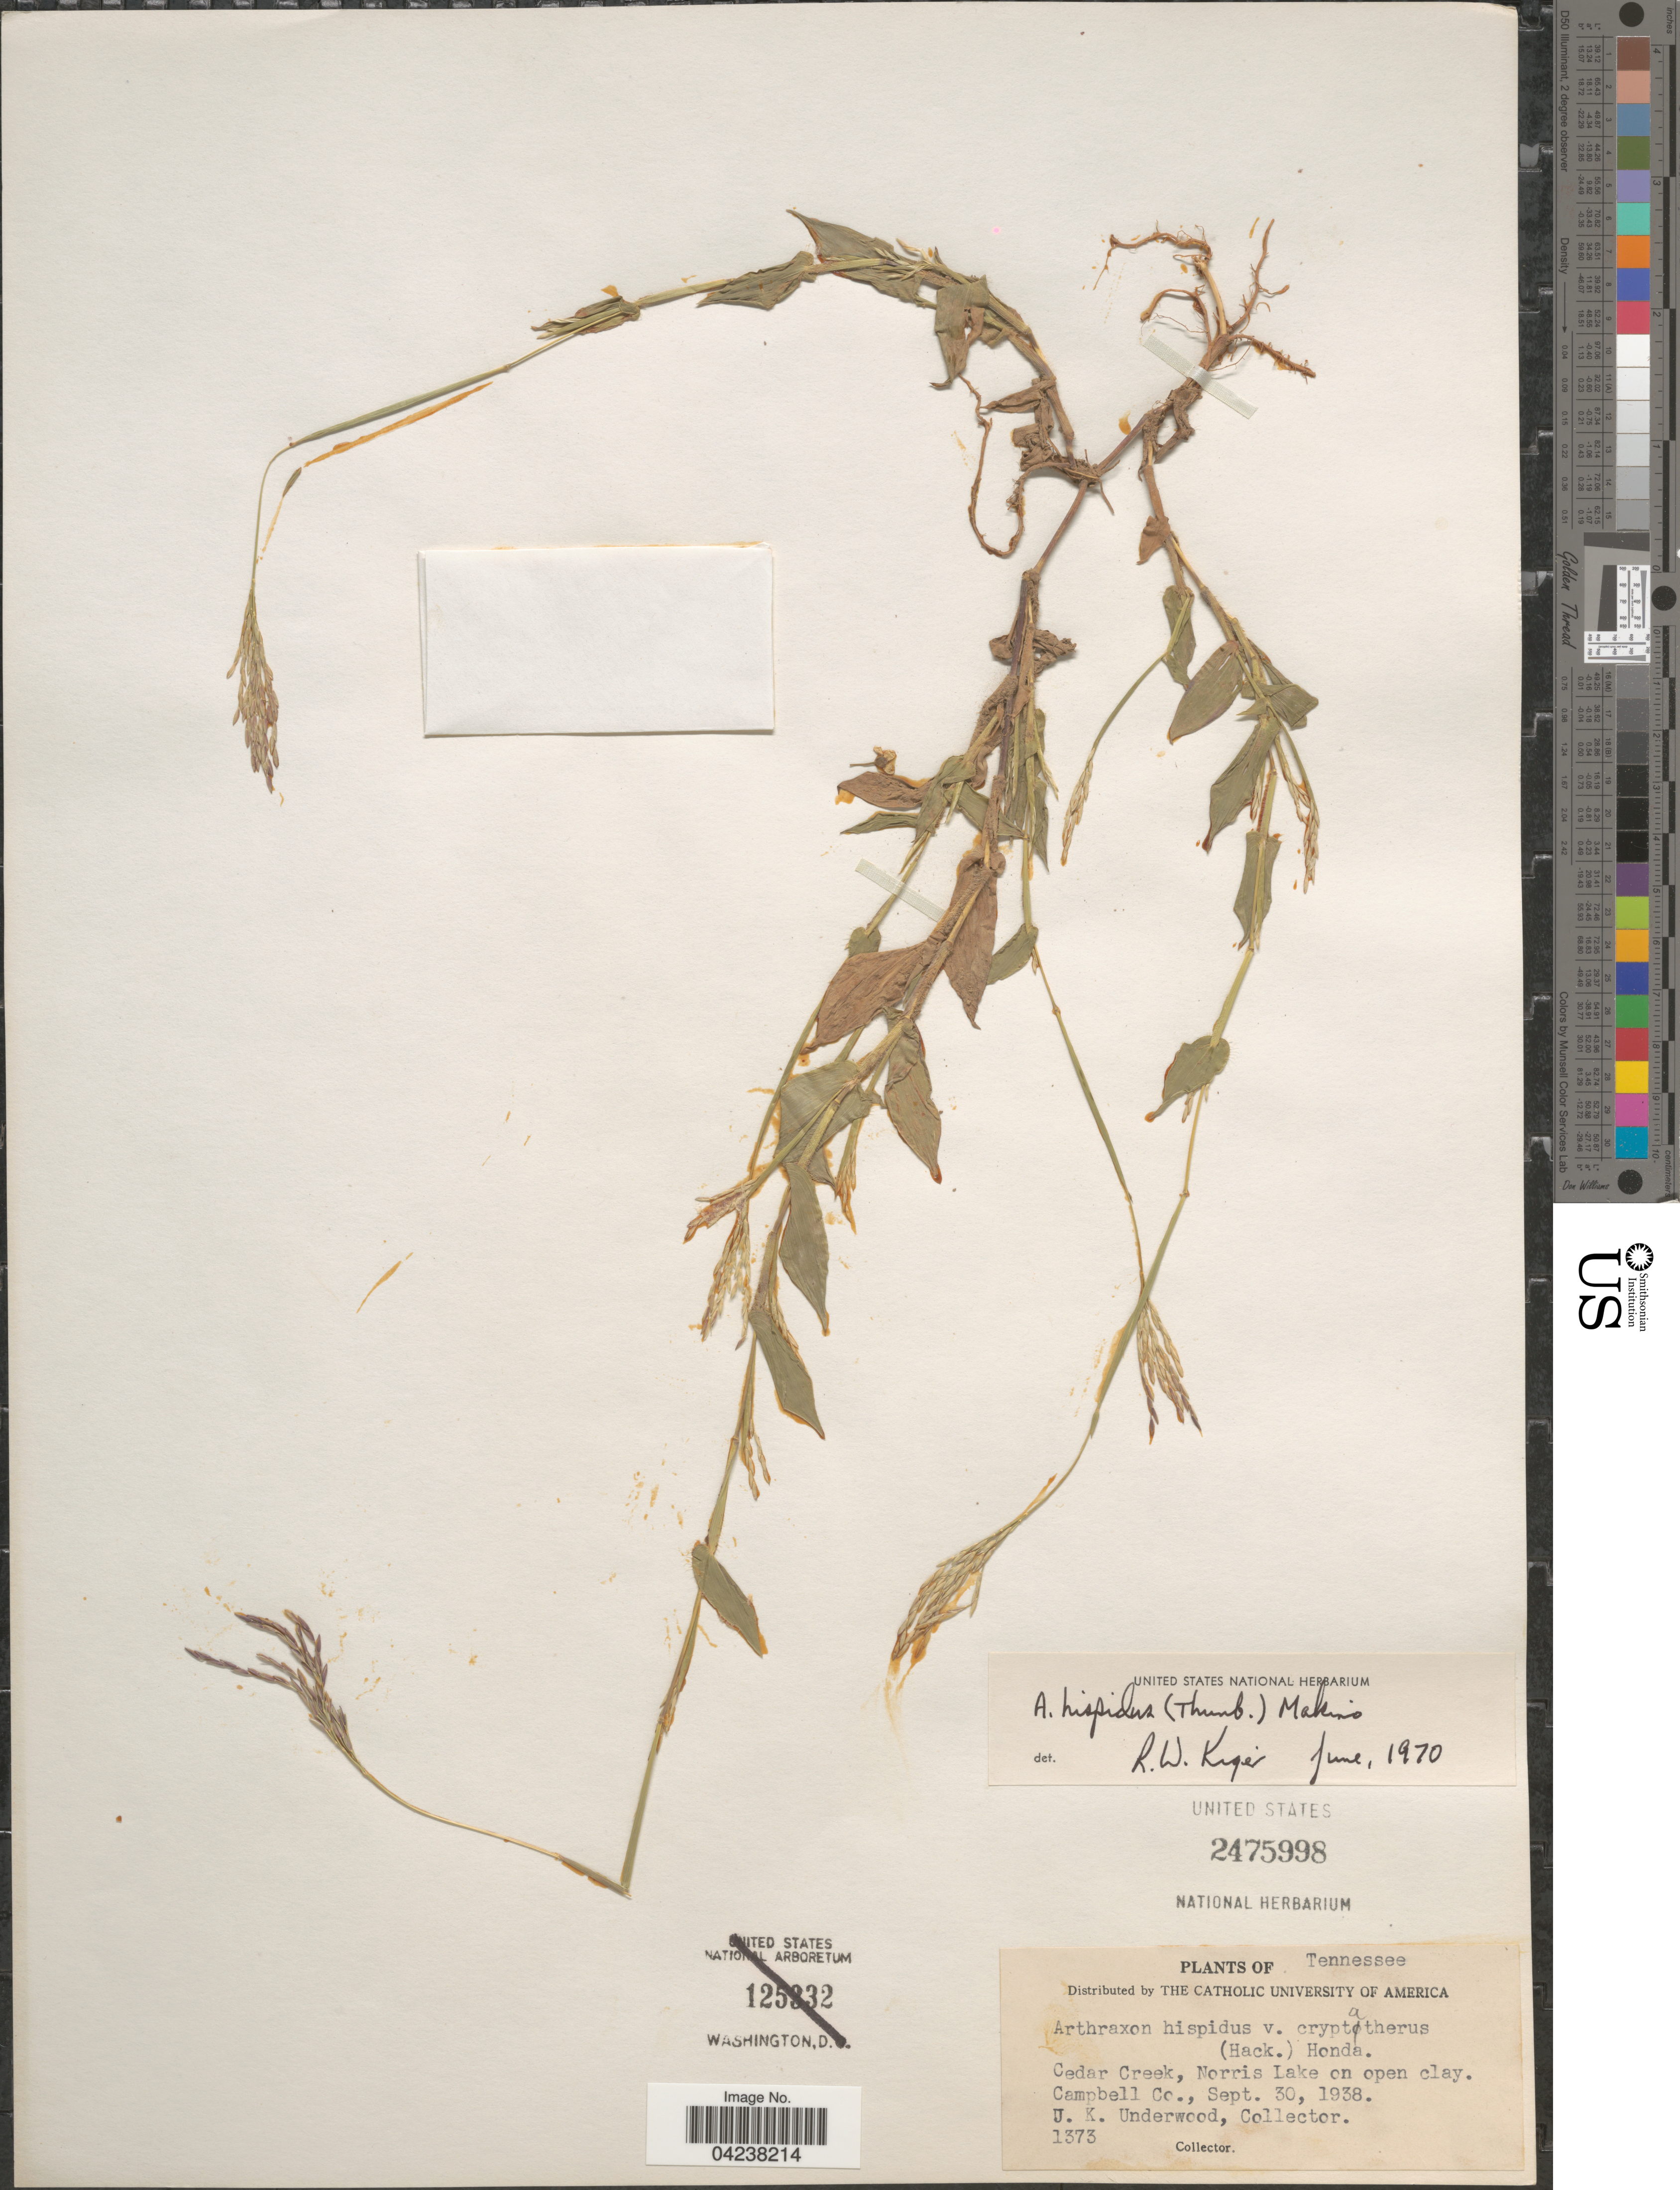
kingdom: Plantae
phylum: Tracheophyta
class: Liliopsida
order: Poales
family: Poaceae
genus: Arthraxon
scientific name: Arthraxon hispidus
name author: (Thunb.) Makino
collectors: J. K. Underwood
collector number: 1373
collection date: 1938-09-30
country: United States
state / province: Tennessee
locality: Cedar Creek, Norris Lake on open clay. Campbell Co.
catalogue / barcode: US 2475998